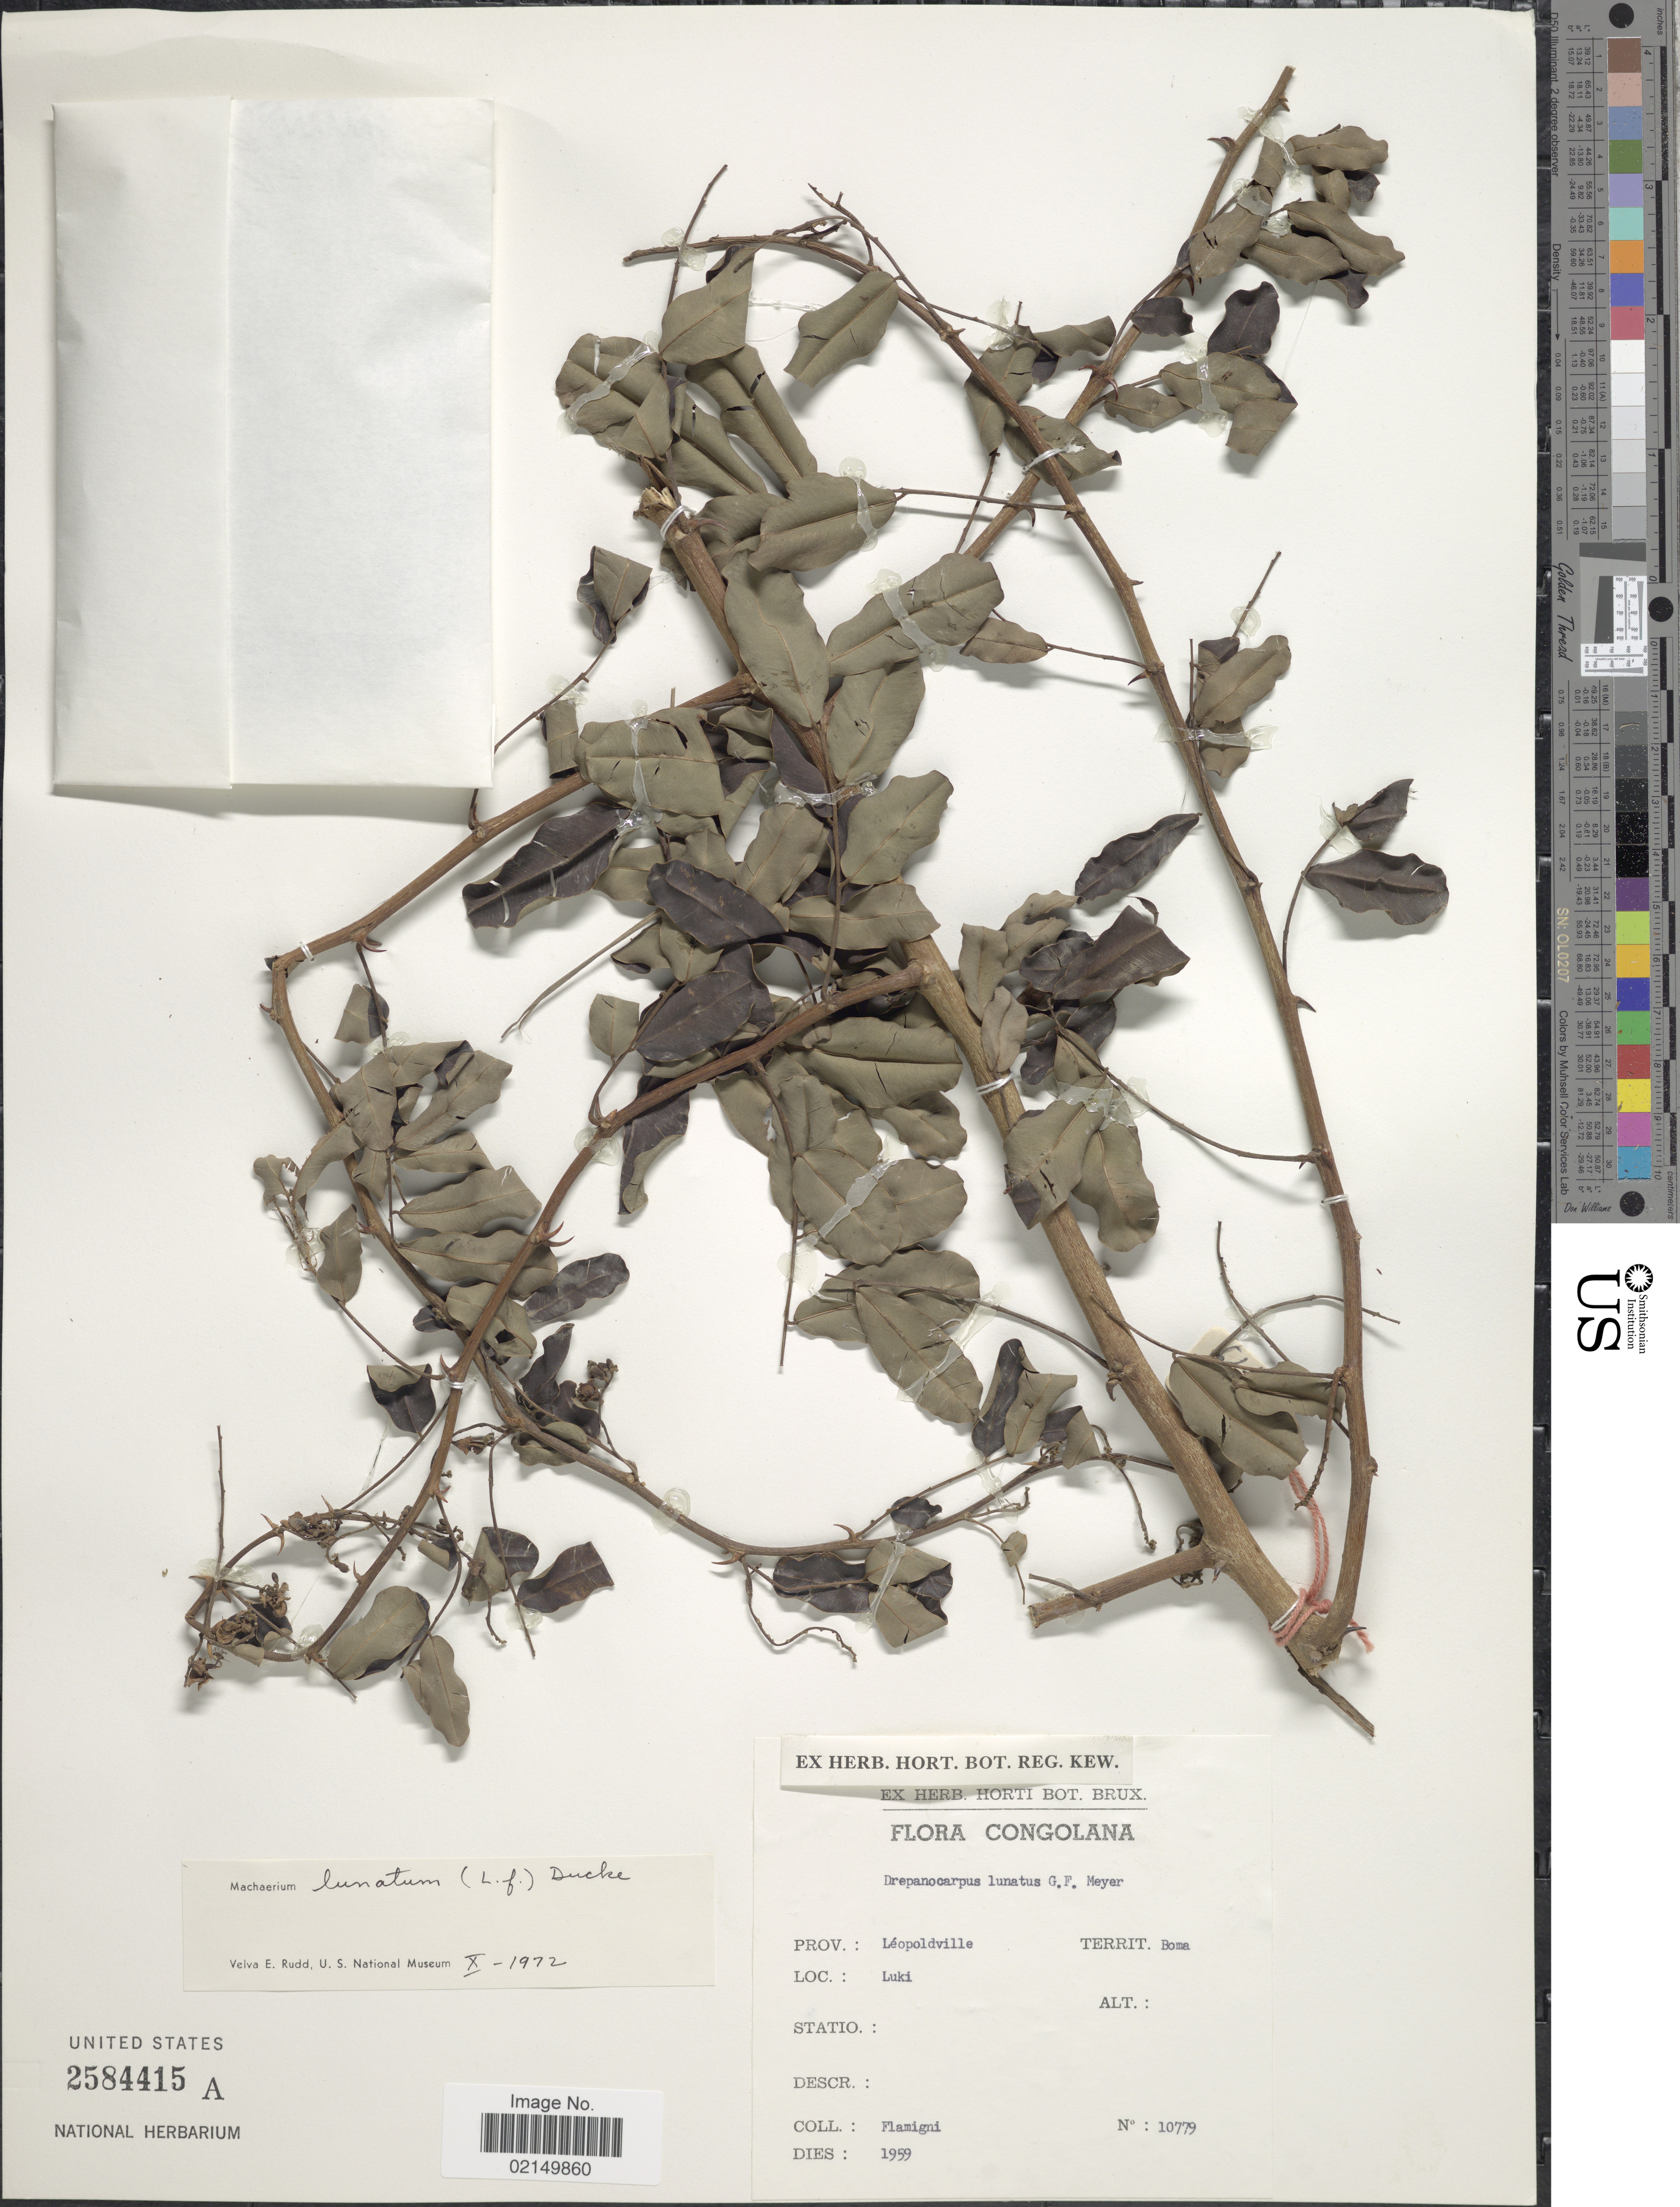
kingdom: Plantae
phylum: Tracheophyta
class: Magnoliopsida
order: Fabales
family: Fabaceae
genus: Machaerium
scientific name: Machaerium lunatum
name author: (L. f.) Ducke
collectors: A. Flamigni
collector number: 10779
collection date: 1959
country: Congo, Democratic Republic of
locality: Congolana, Prov. Léopoldville, Territ. Boma, Luki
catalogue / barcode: US 2584415A